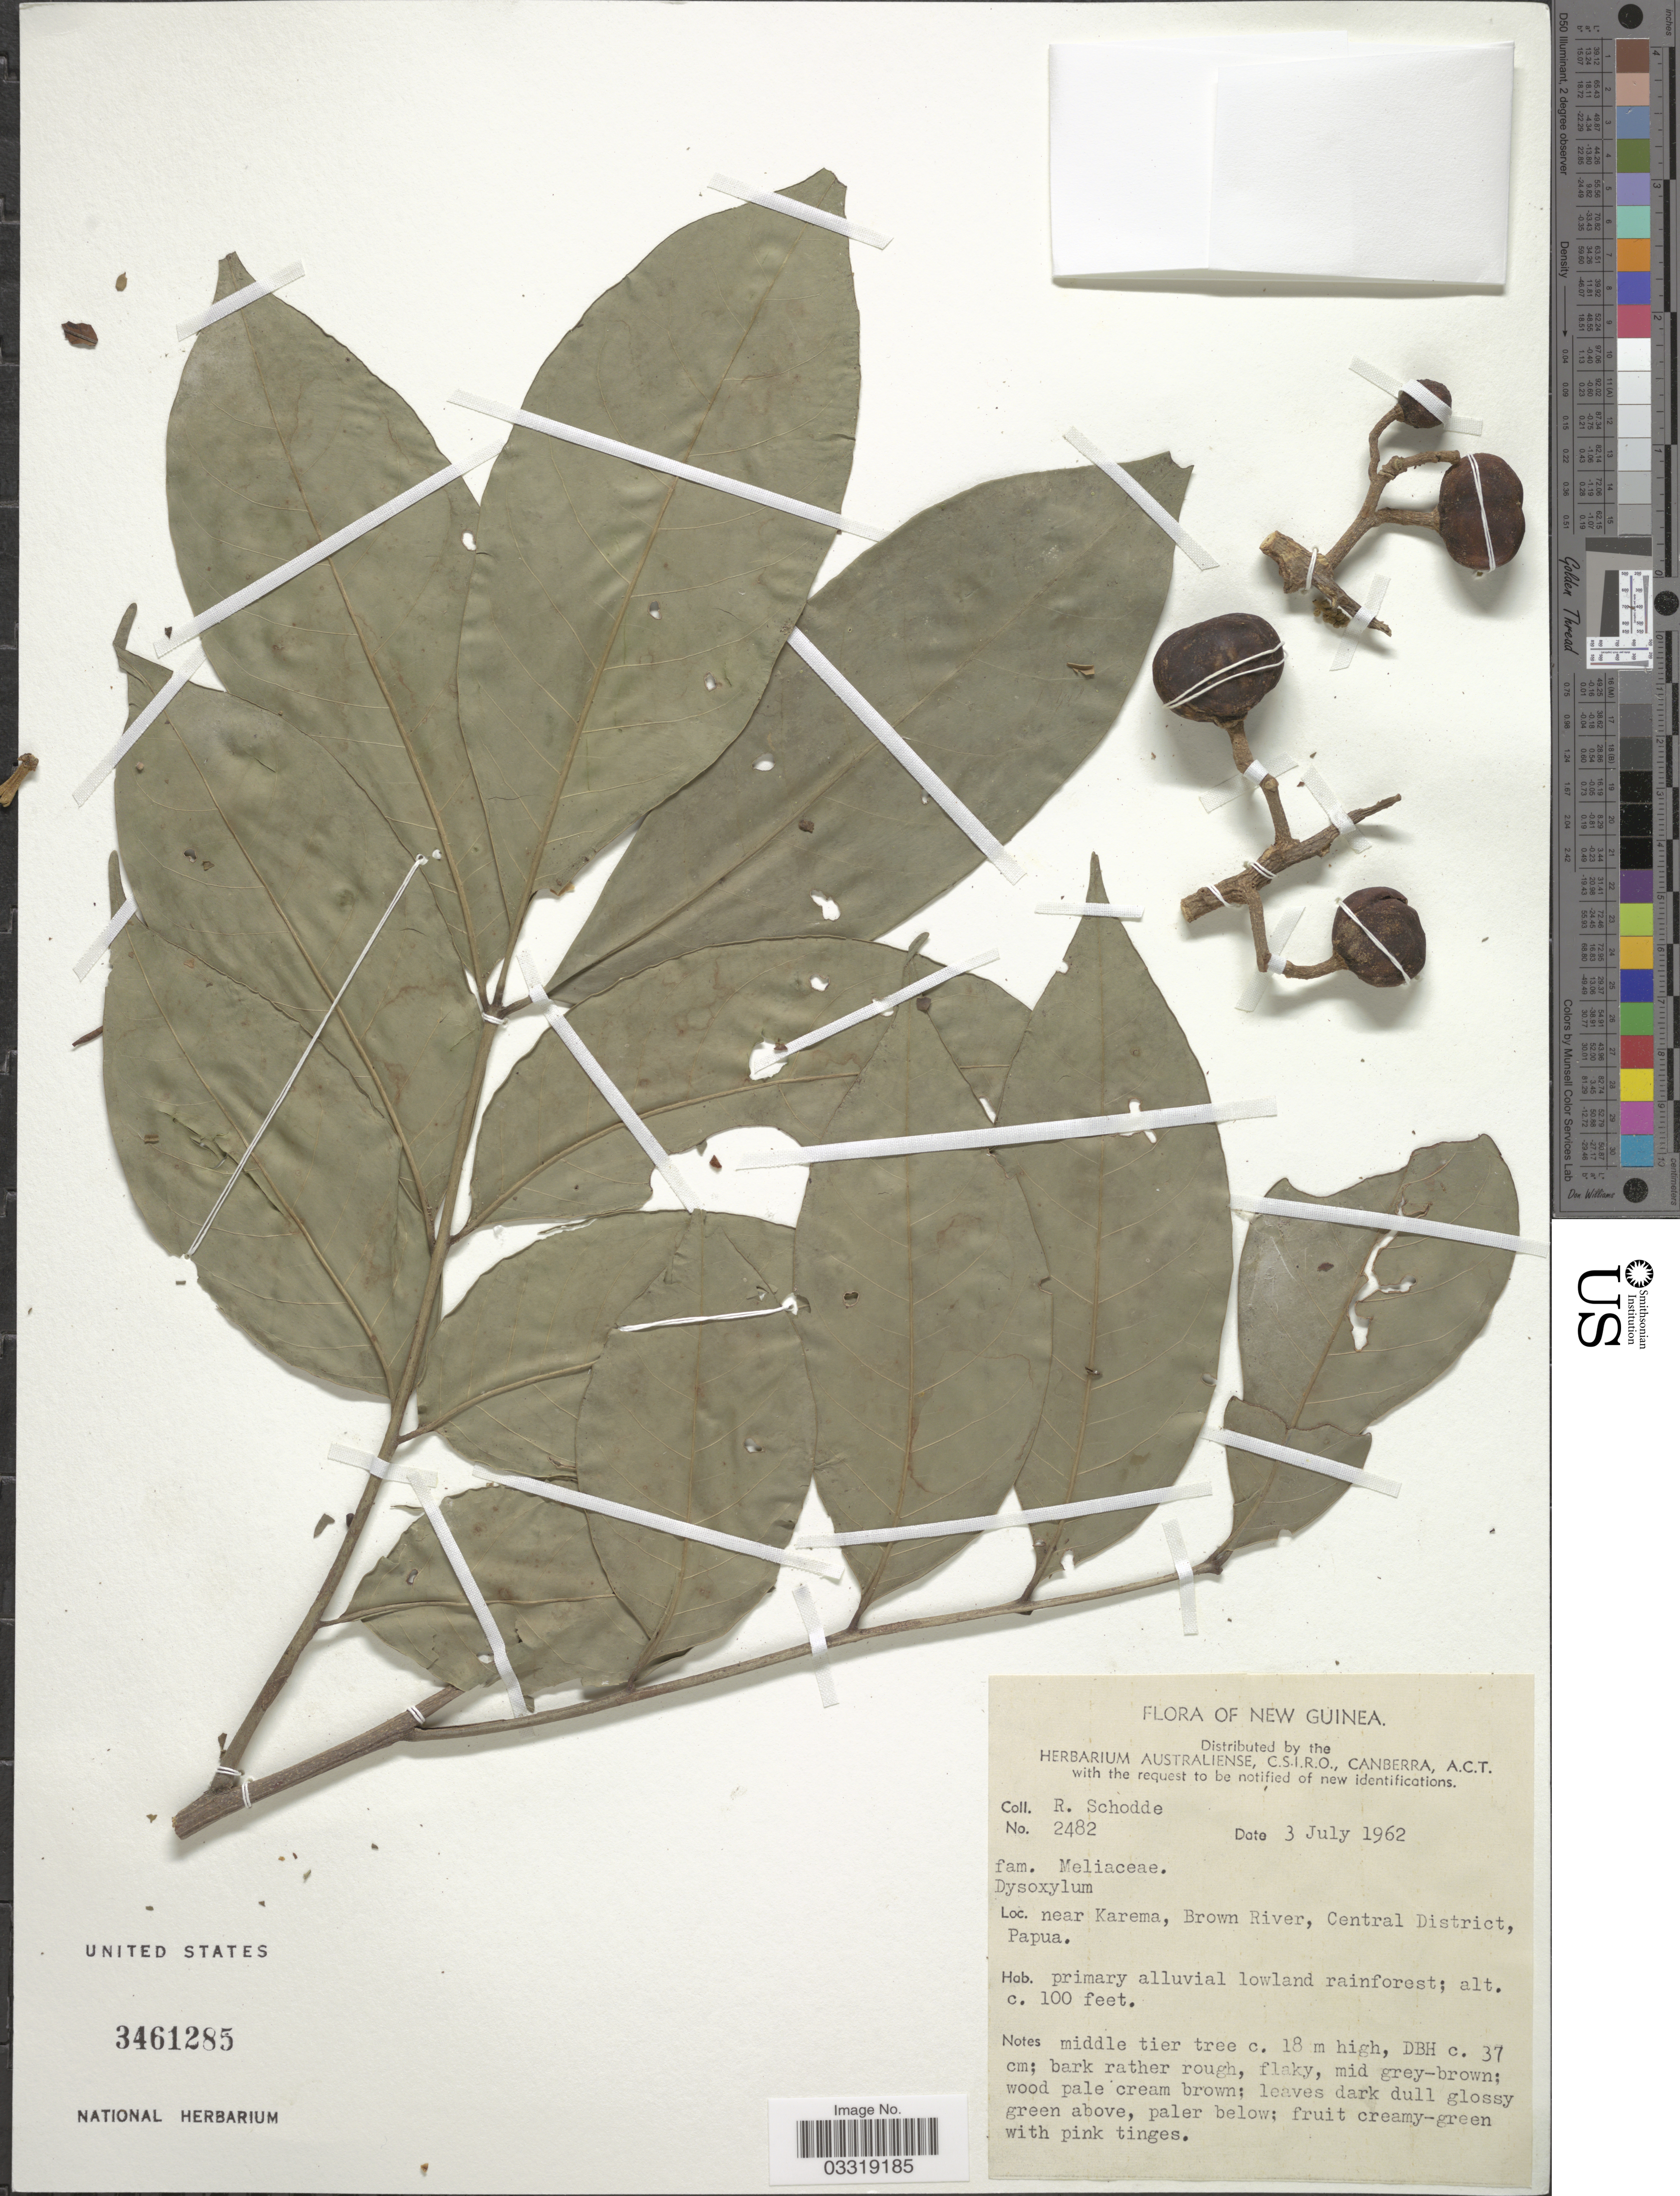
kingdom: Plantae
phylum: Tracheophyta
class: Magnoliopsida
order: Sapindales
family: Meliaceae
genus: Goniocheton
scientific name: Goniocheton arborescens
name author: Blume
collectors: R. Schodde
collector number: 2482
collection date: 1962-07-03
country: Papua New Guinea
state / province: Central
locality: New Guinea, near Karema, Brown River, Central District, Papua.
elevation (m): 30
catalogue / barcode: US 3461285